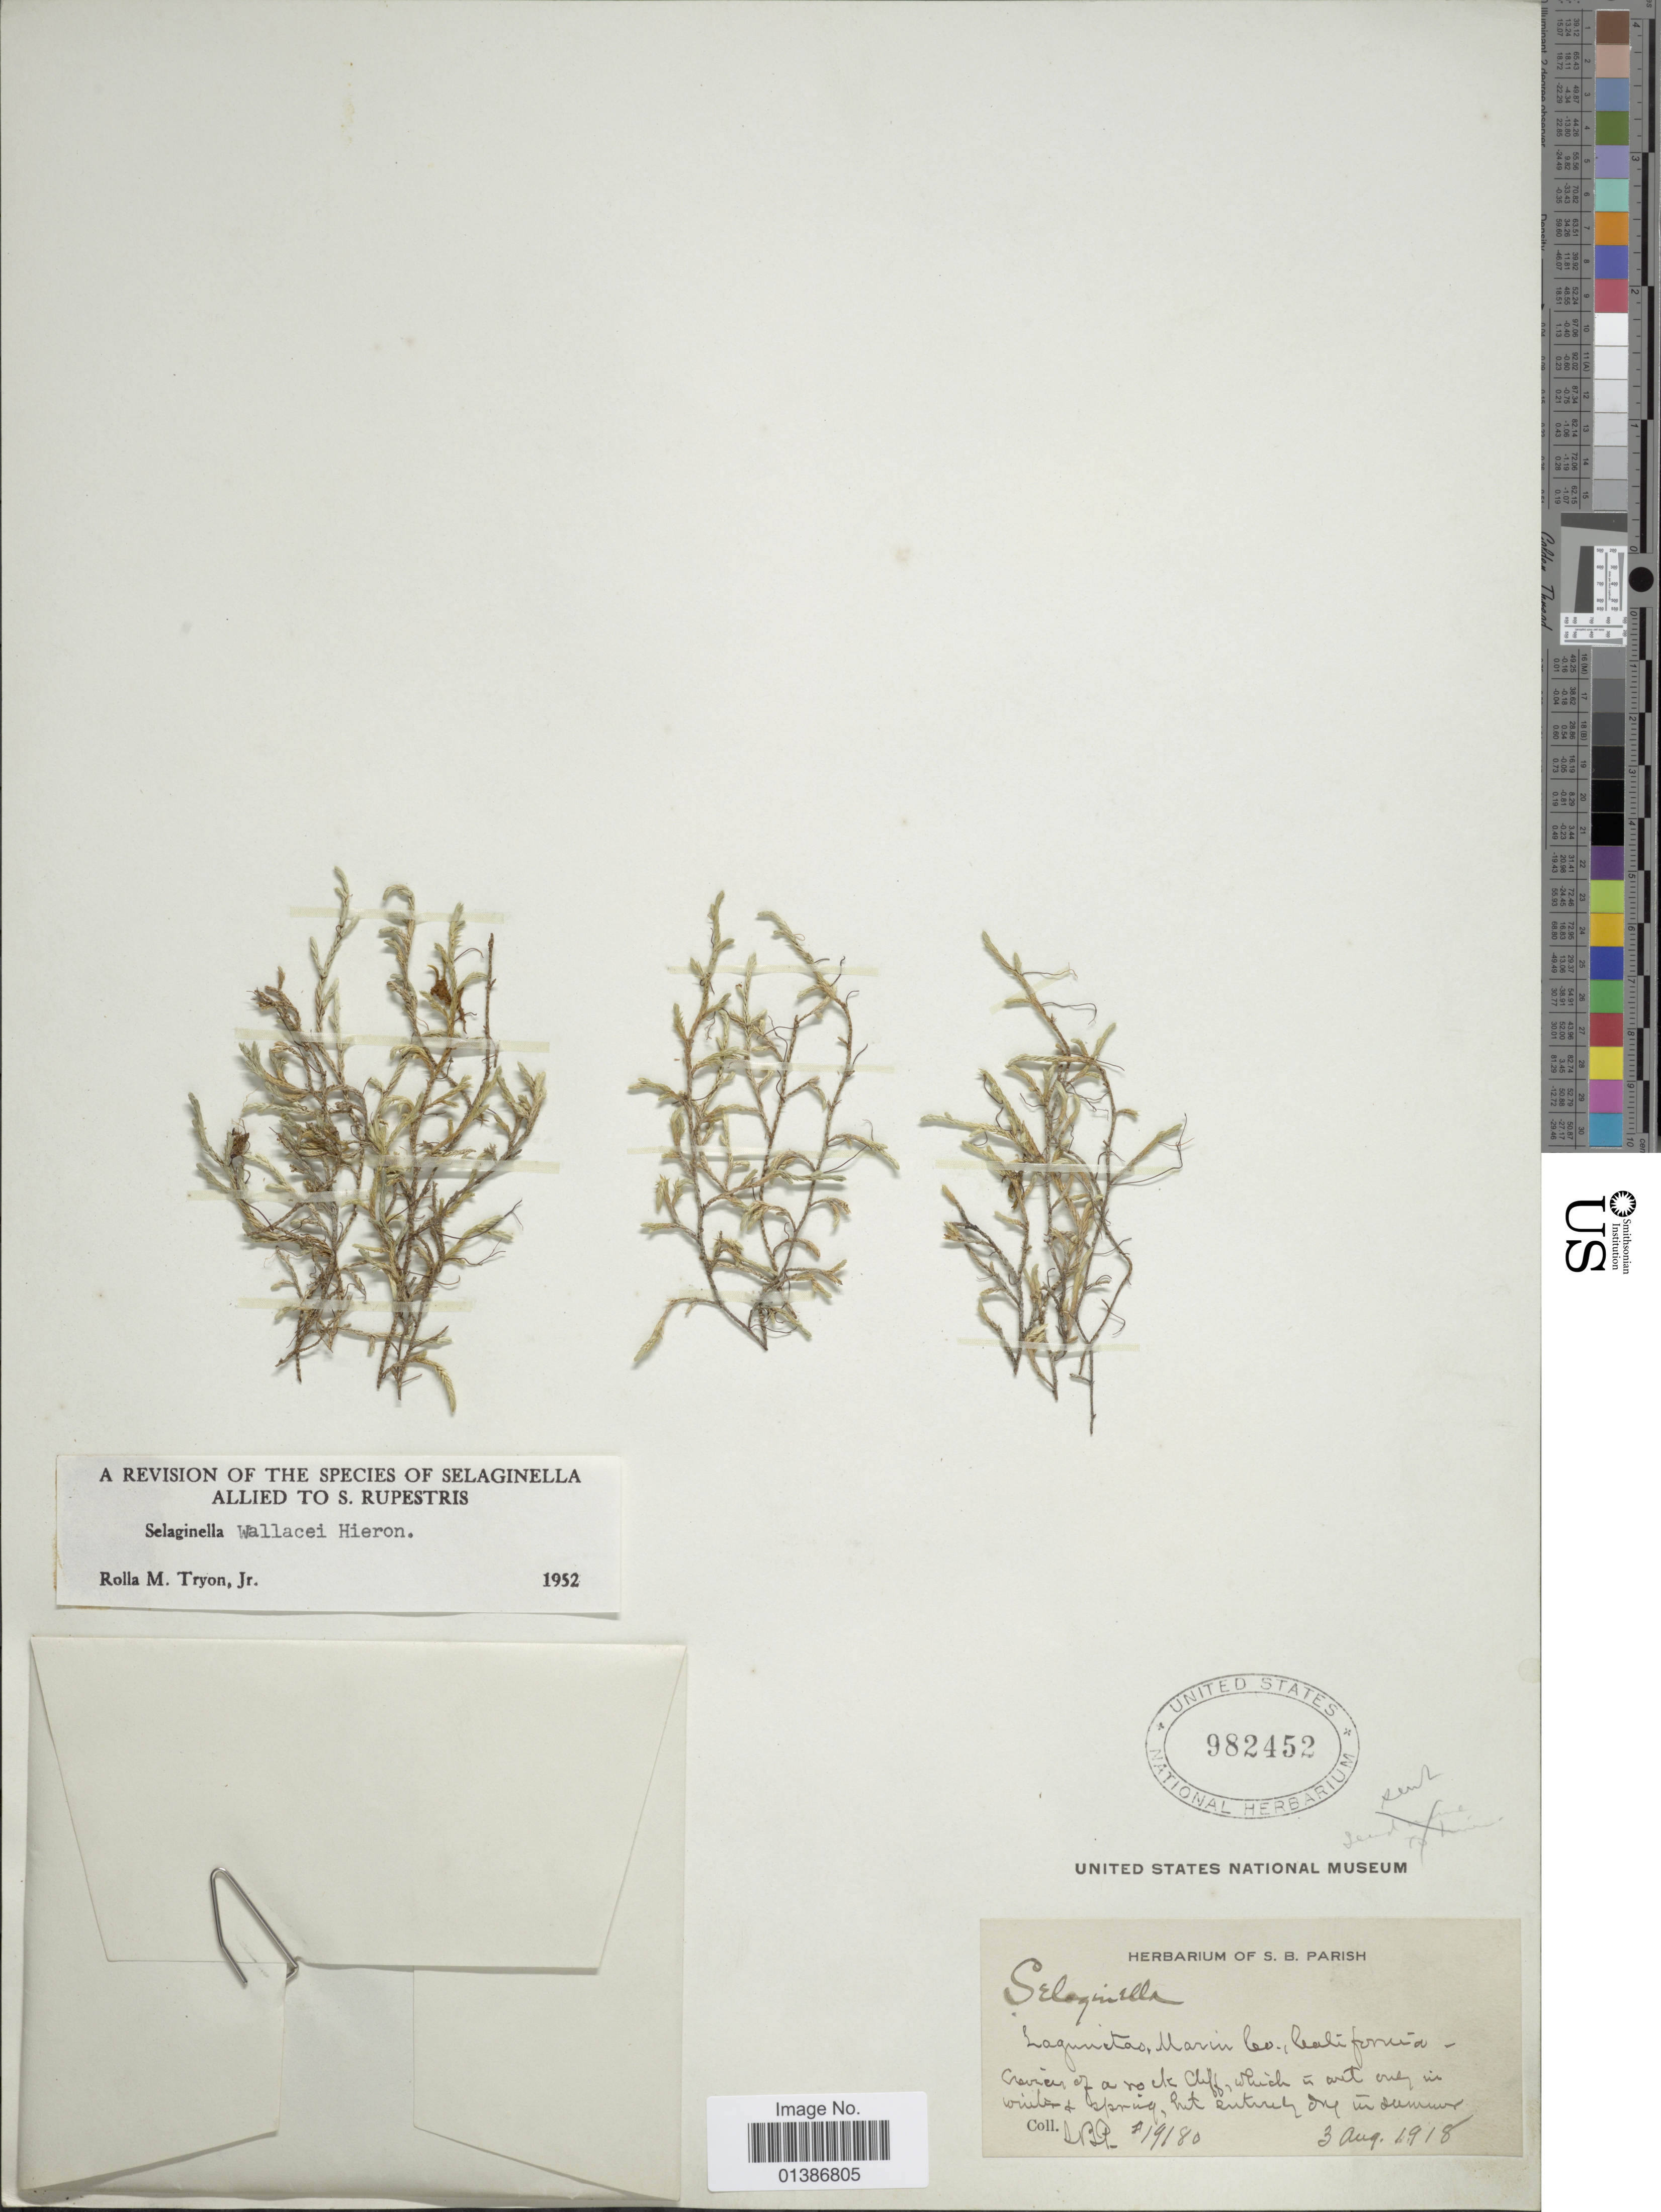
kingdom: Plantae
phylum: Tracheophyta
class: Lycopodiopsida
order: Selaginellales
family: Selaginellaceae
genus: Selaginella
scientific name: Selaginella wallacei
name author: Hieron.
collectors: S. B. Parish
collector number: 19180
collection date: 1918-08-03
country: United States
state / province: California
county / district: Marin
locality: Lagunitas, Marin Co.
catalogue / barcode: US 982452